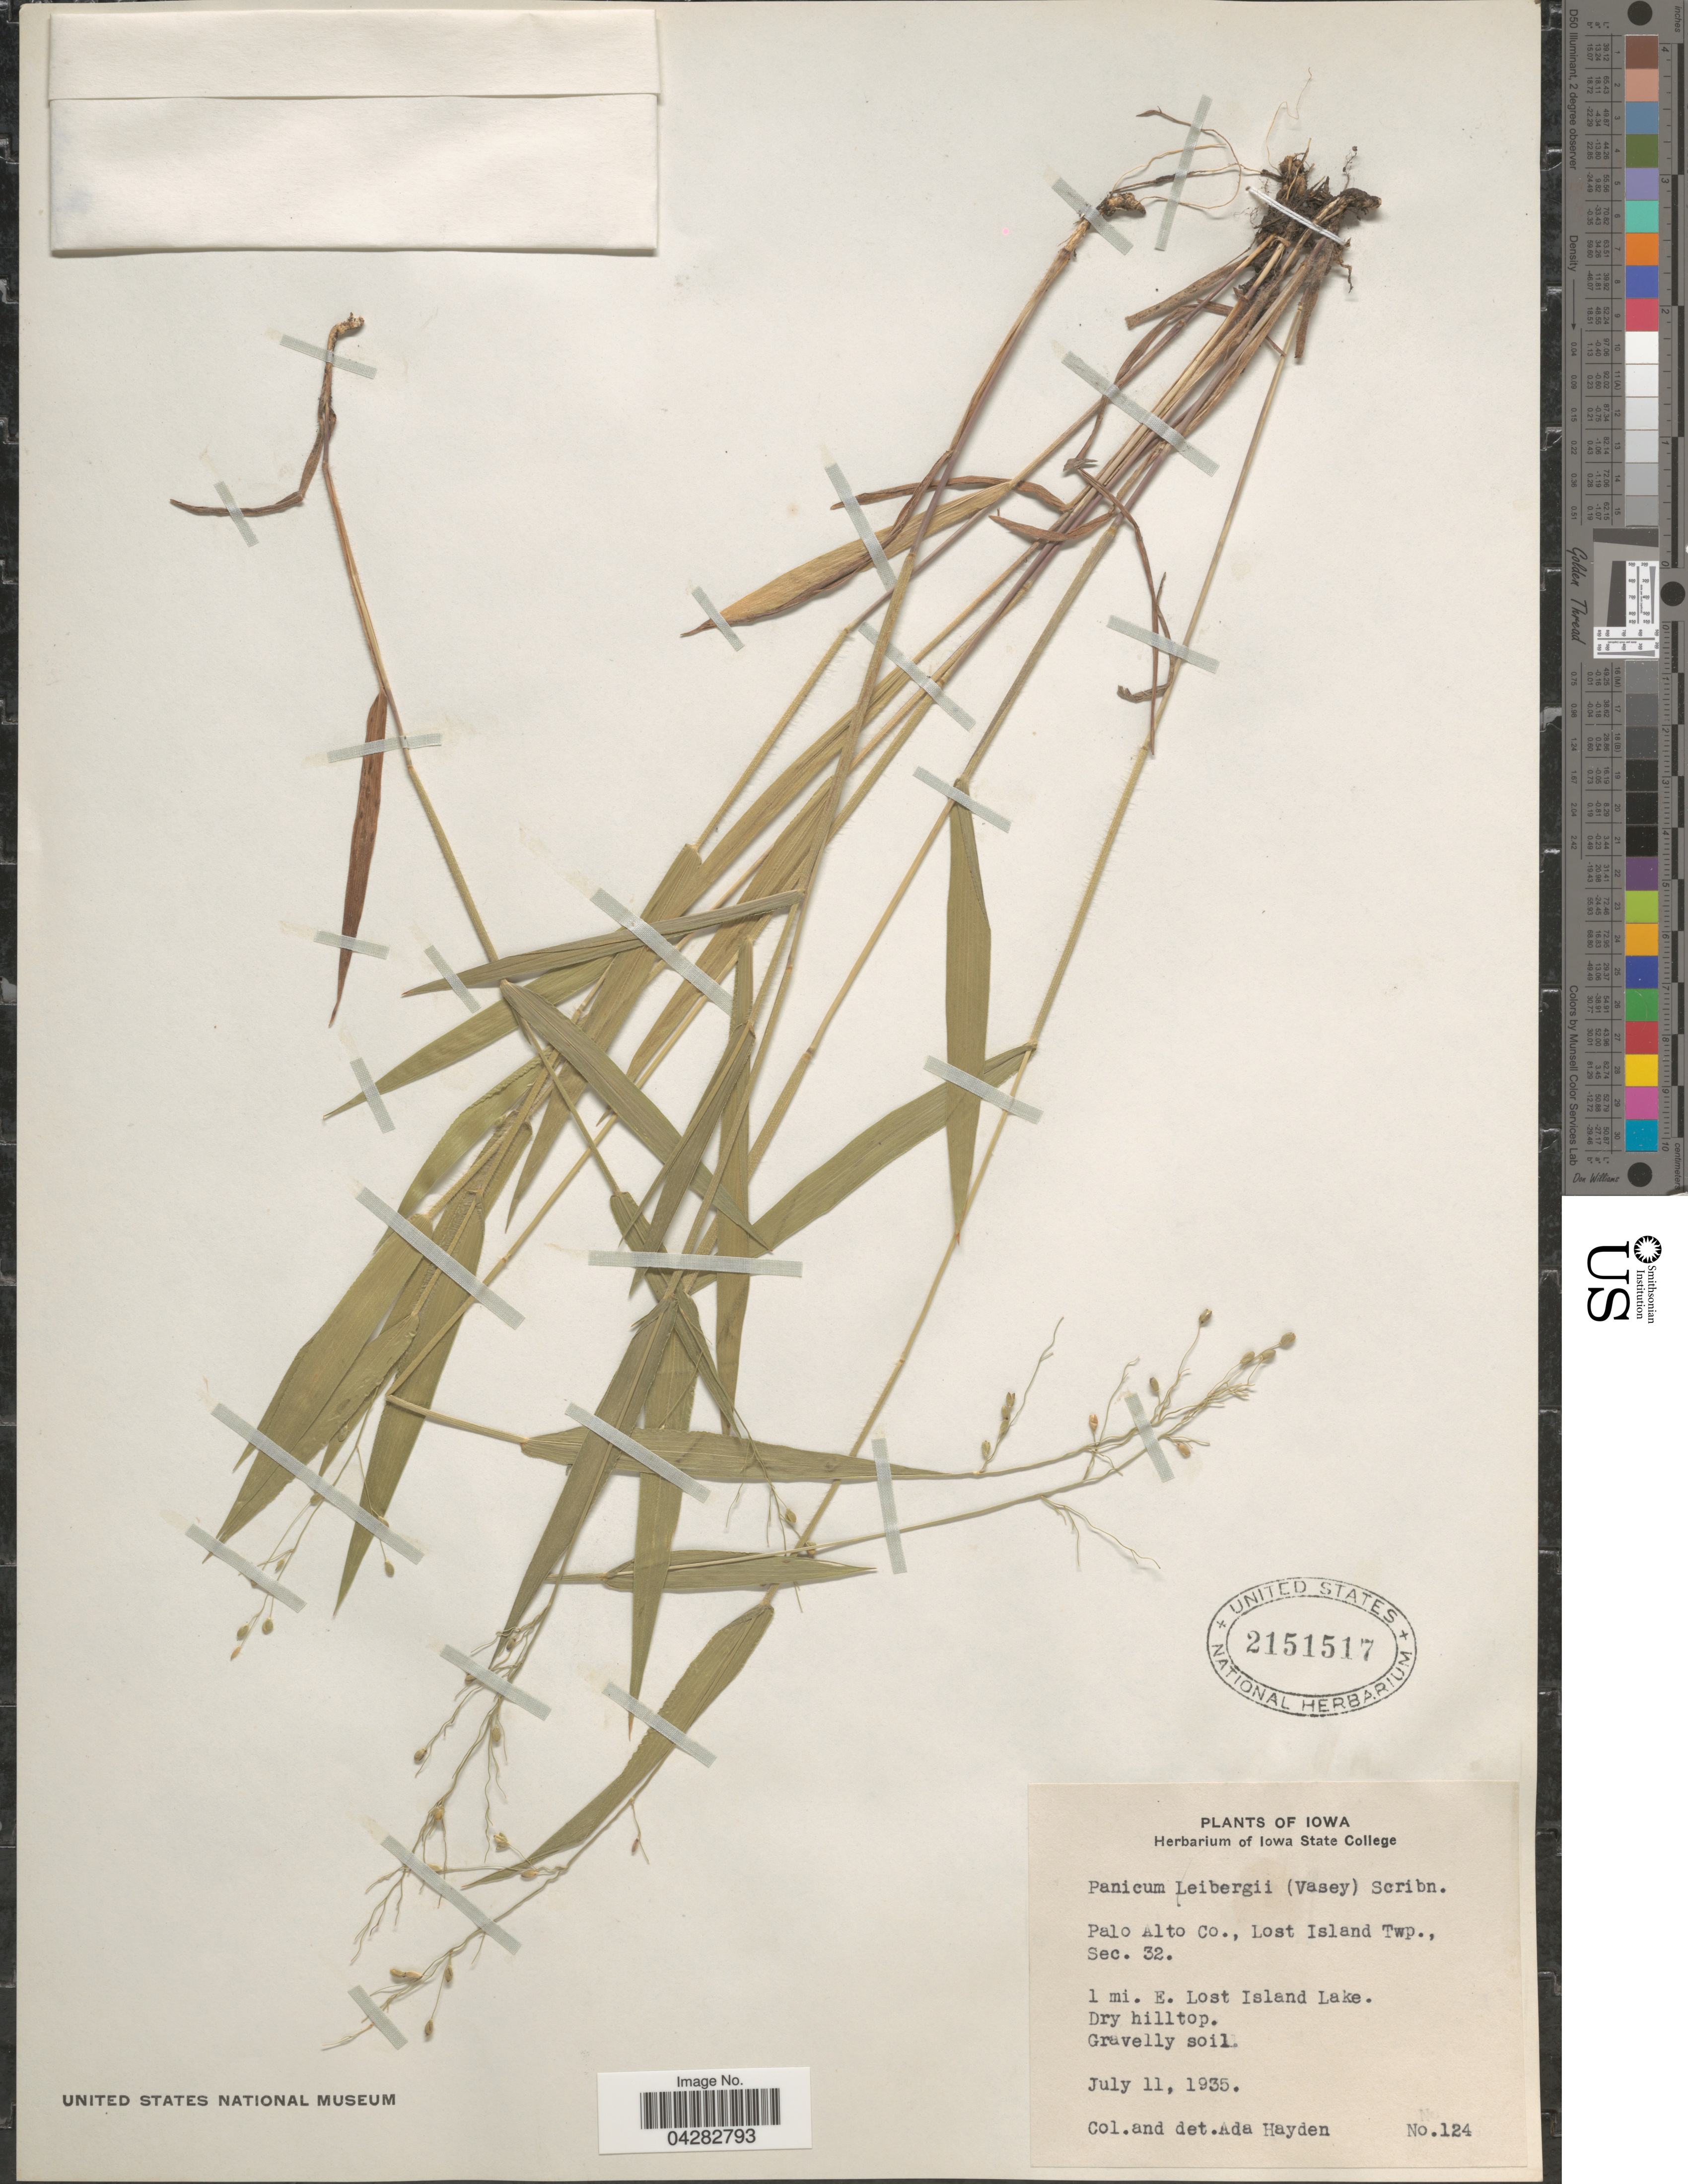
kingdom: Plantae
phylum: Tracheophyta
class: Liliopsida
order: Poales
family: Poaceae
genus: Dichanthelium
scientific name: Dichanthelium leibergii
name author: (Vasey) Gould & C.A. Clark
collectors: Ada Hayden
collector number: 124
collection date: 1935-07-11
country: United States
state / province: Iowa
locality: Palo Alto Co., Lost Island twp., Sec. 32. 1 mi. E. Lost Island Lake. Dry hilltop.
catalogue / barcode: US 2151517